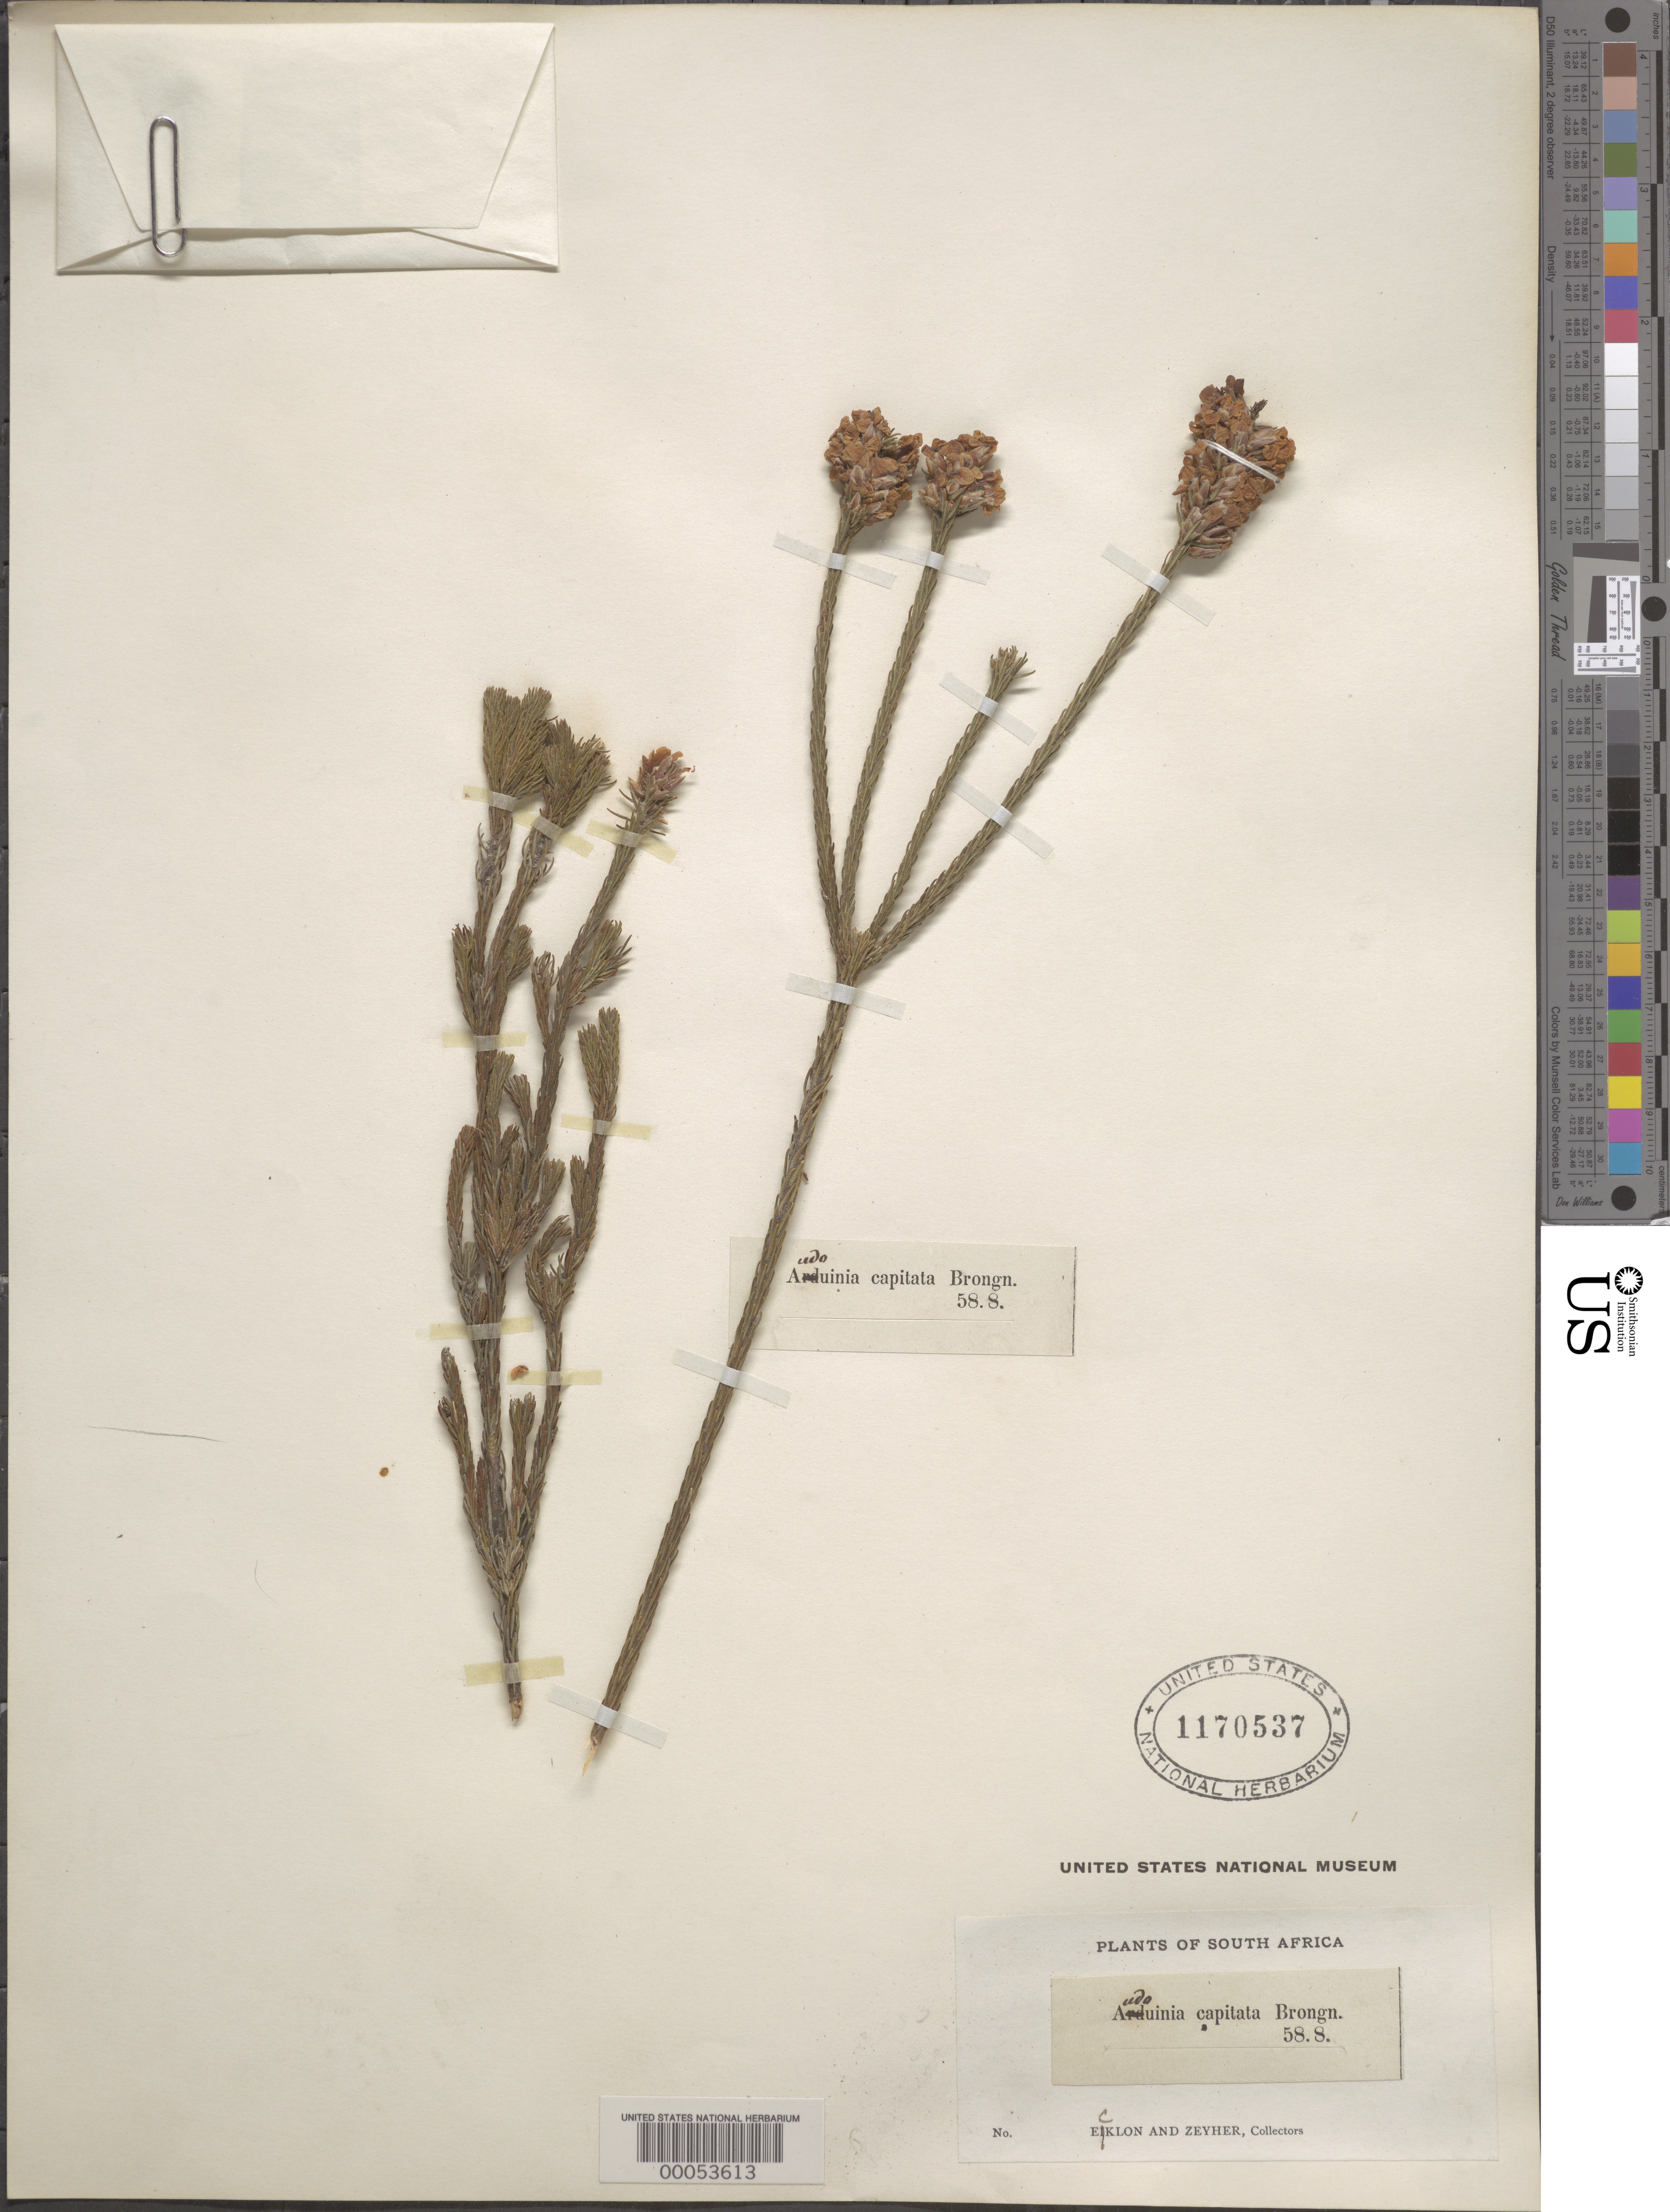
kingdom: Plantae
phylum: Tracheophyta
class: Magnoliopsida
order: Bruniales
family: Bruniaceae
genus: Audouinia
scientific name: Audouinia capitata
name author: Brongn.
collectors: C. F. Ecklon & C. Zeyher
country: South Africa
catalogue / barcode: US 1170537